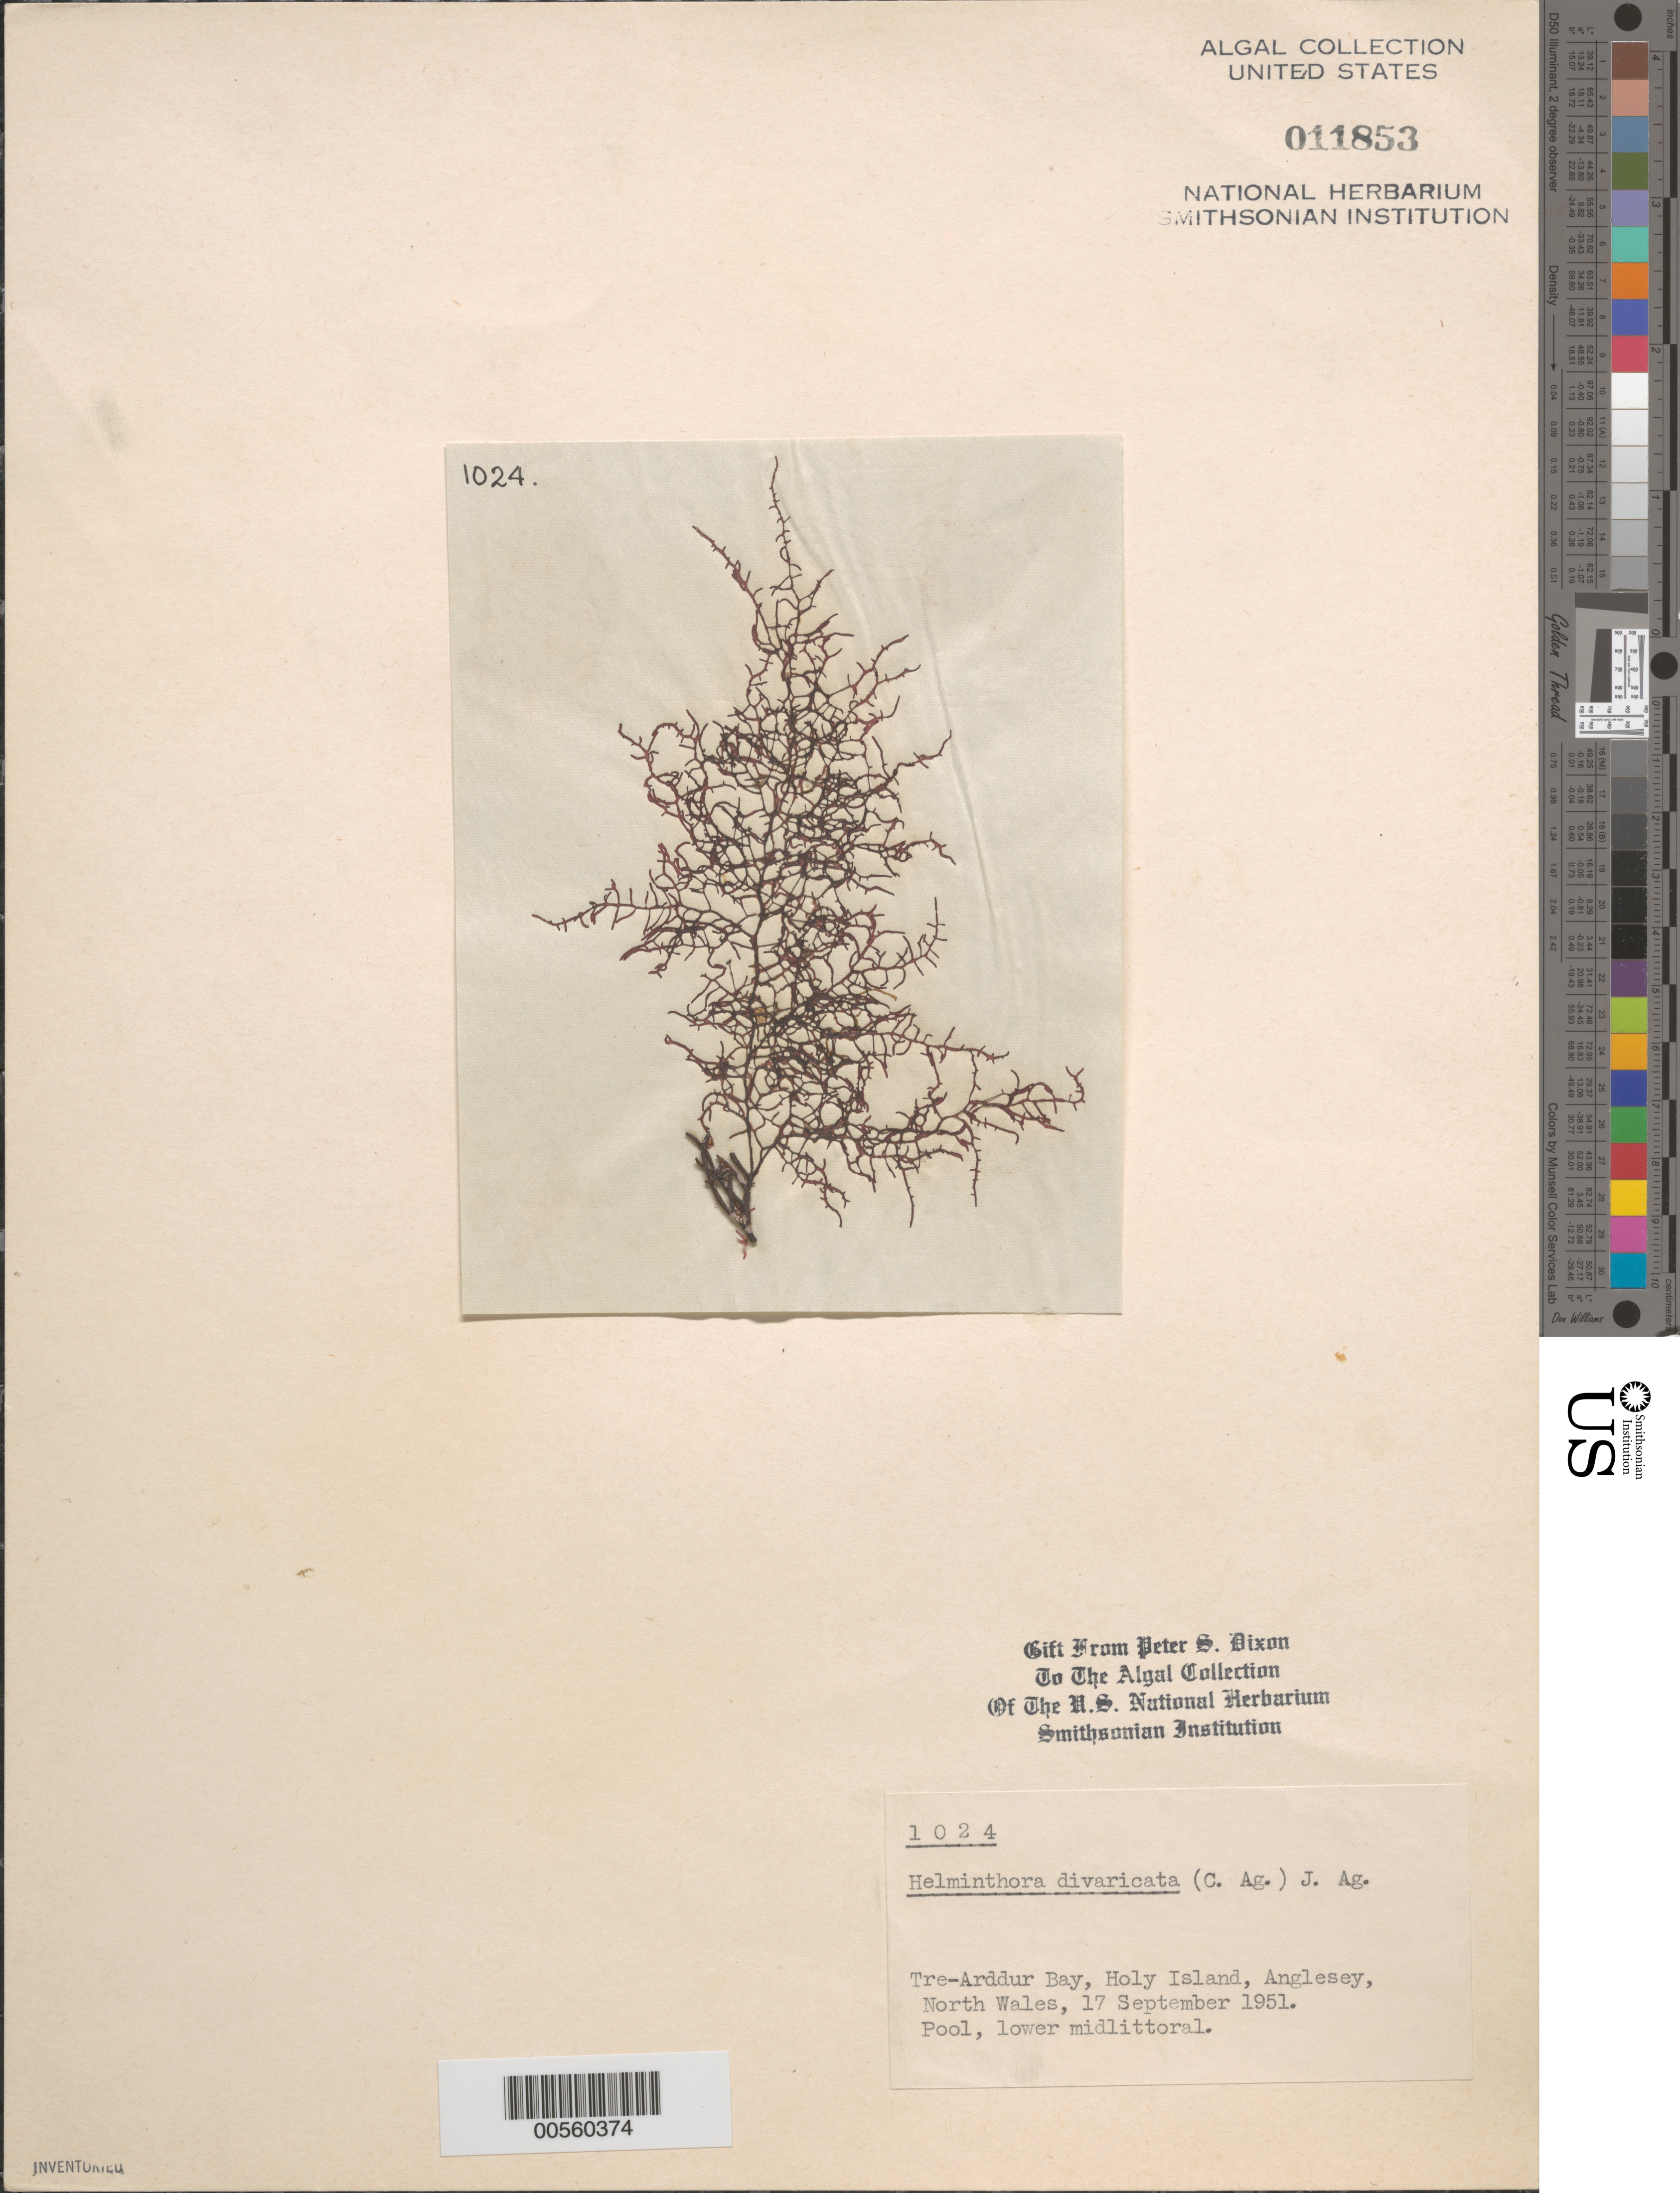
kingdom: Plantae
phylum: Rhodophyta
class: Florideophyceae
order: Nemaliales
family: Liagoraceae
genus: Helminthora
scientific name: Helminthora divaricata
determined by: Dixon, P. S.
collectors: P. S. Dixon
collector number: PSD 1024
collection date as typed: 17 Sep 1951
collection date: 1951-09-17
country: United Kingdom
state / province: Wales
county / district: Gwynedd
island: Anglesey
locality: Tre-arddur Bay, Holy Island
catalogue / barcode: US 11853